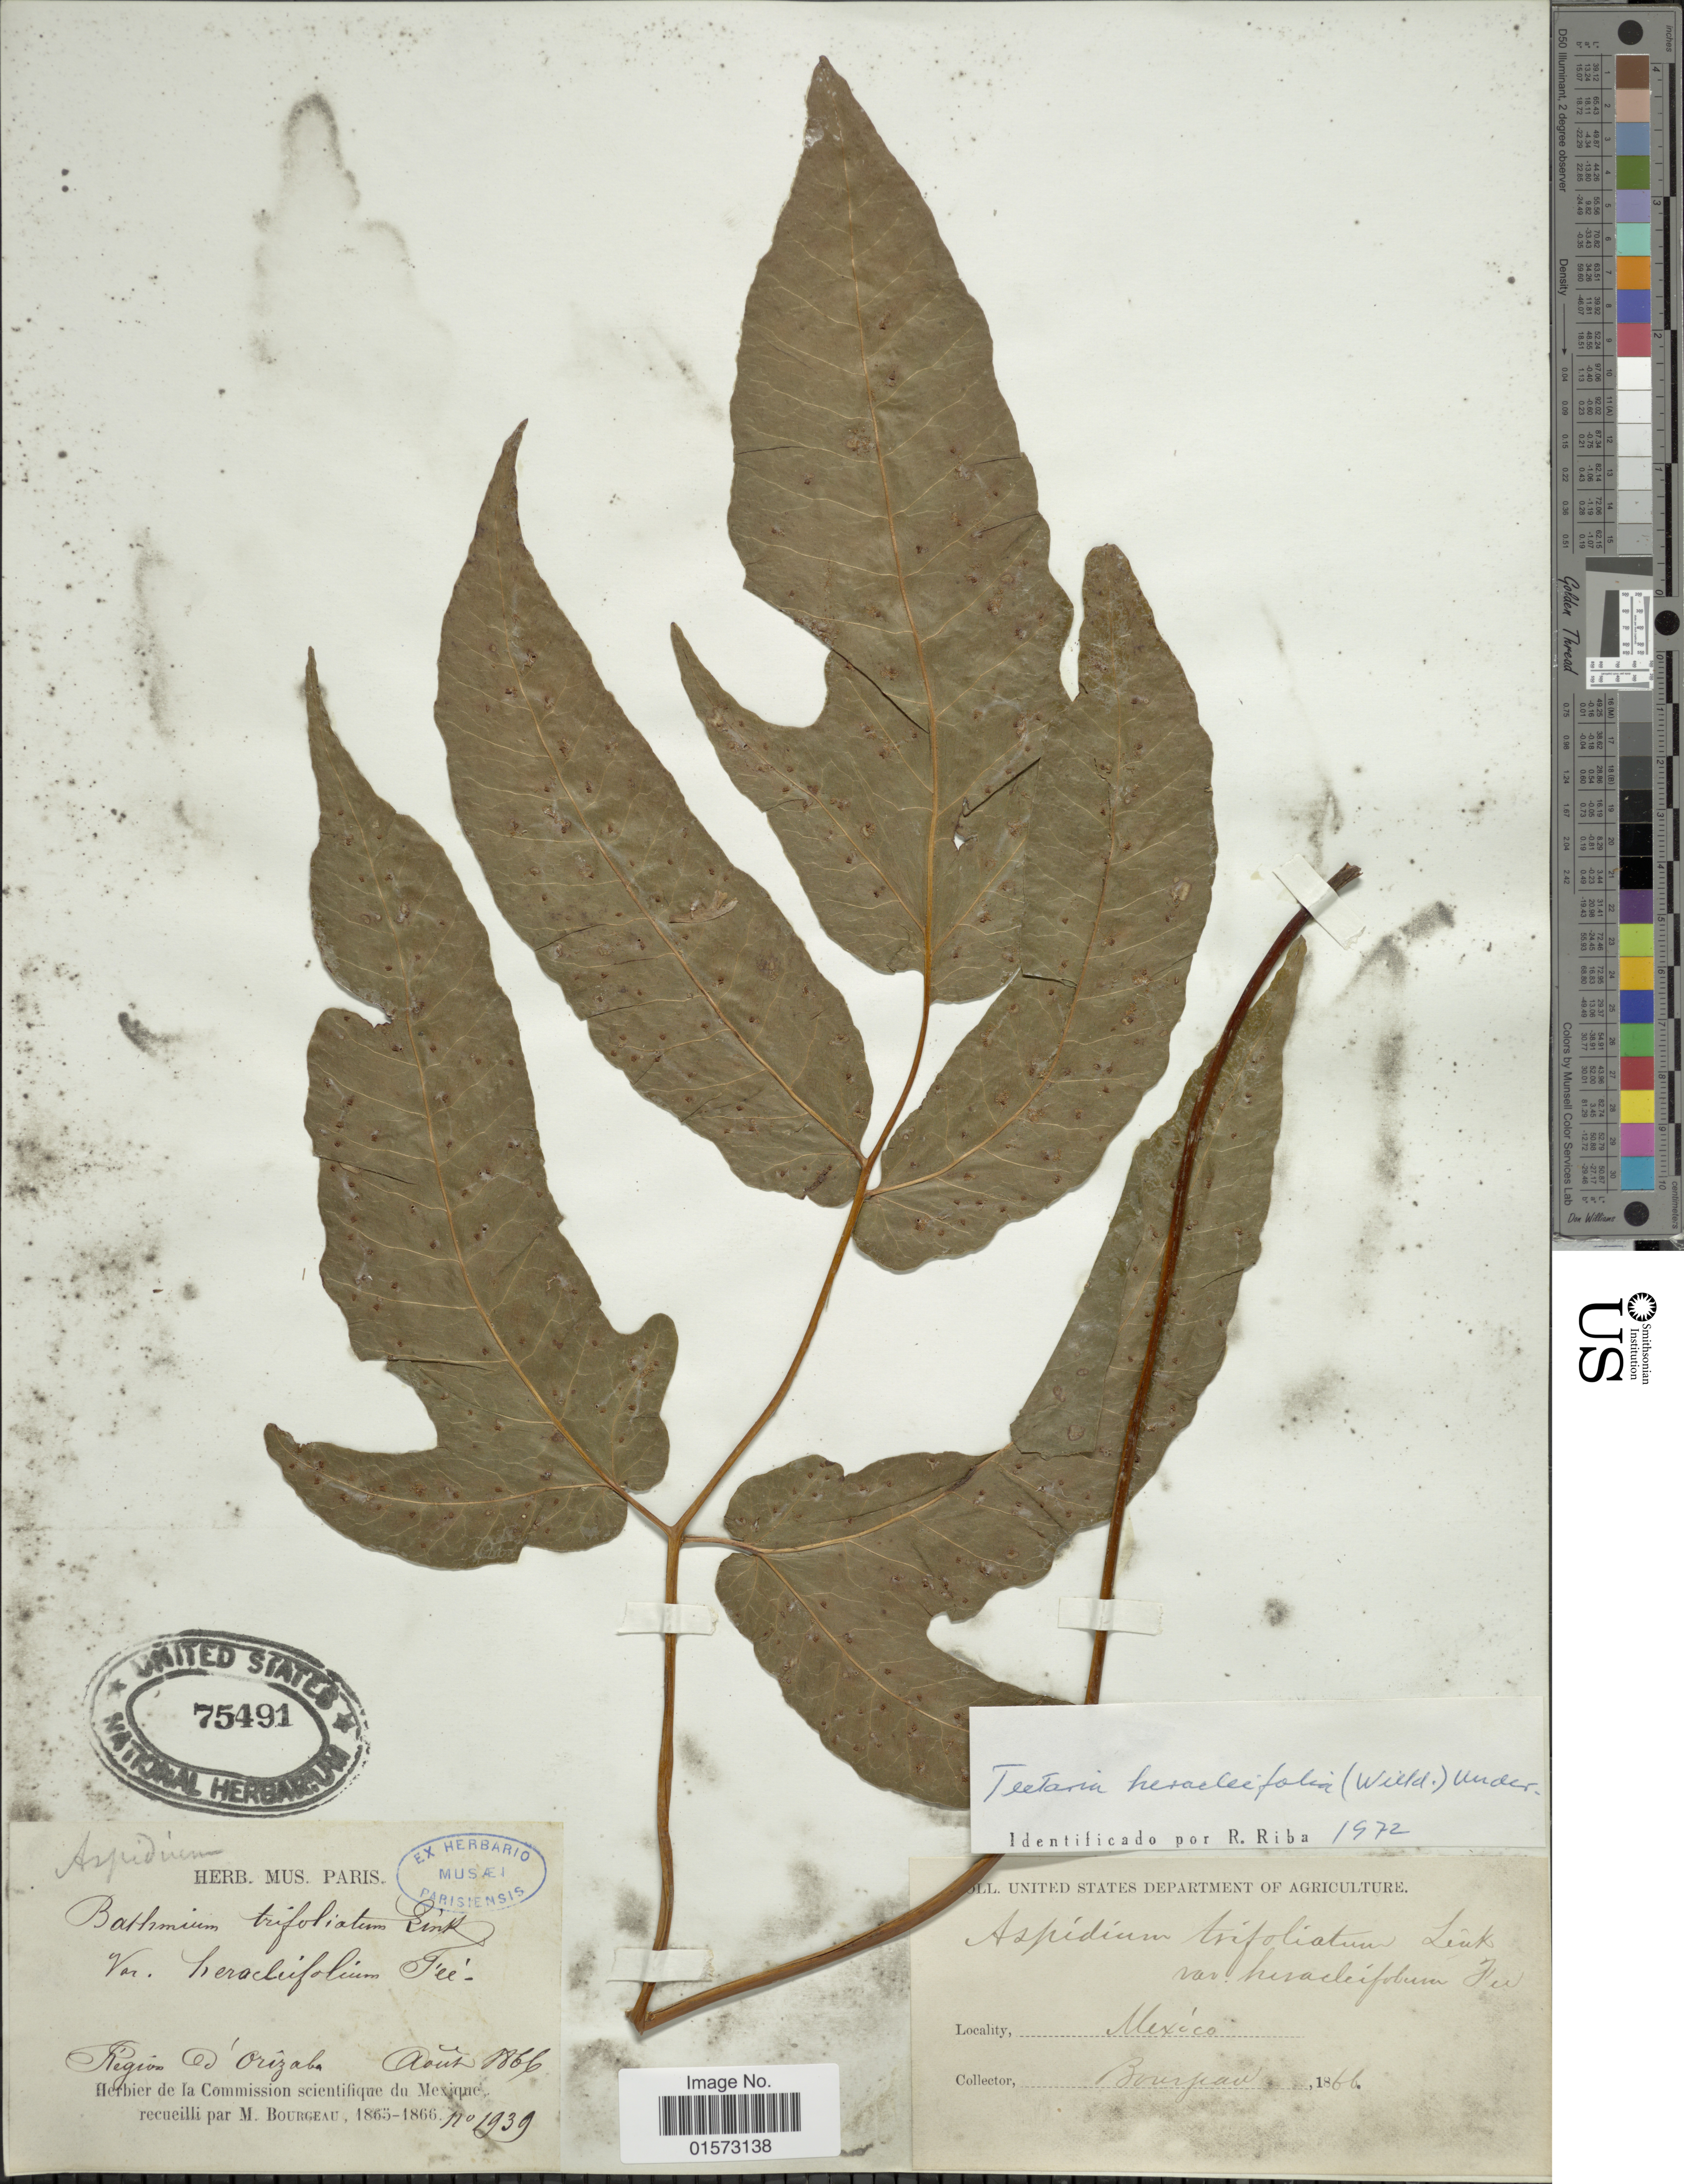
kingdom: Plantae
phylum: Tracheophyta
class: Polypodiopsida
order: Polypodiales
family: Tectariaceae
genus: Tectaria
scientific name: Tectaria heracleifolia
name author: (Willd.) Underw.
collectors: M. Bourgeau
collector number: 1939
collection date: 1866-08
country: Mexico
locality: Région d'Orizaba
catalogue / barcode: US 75491